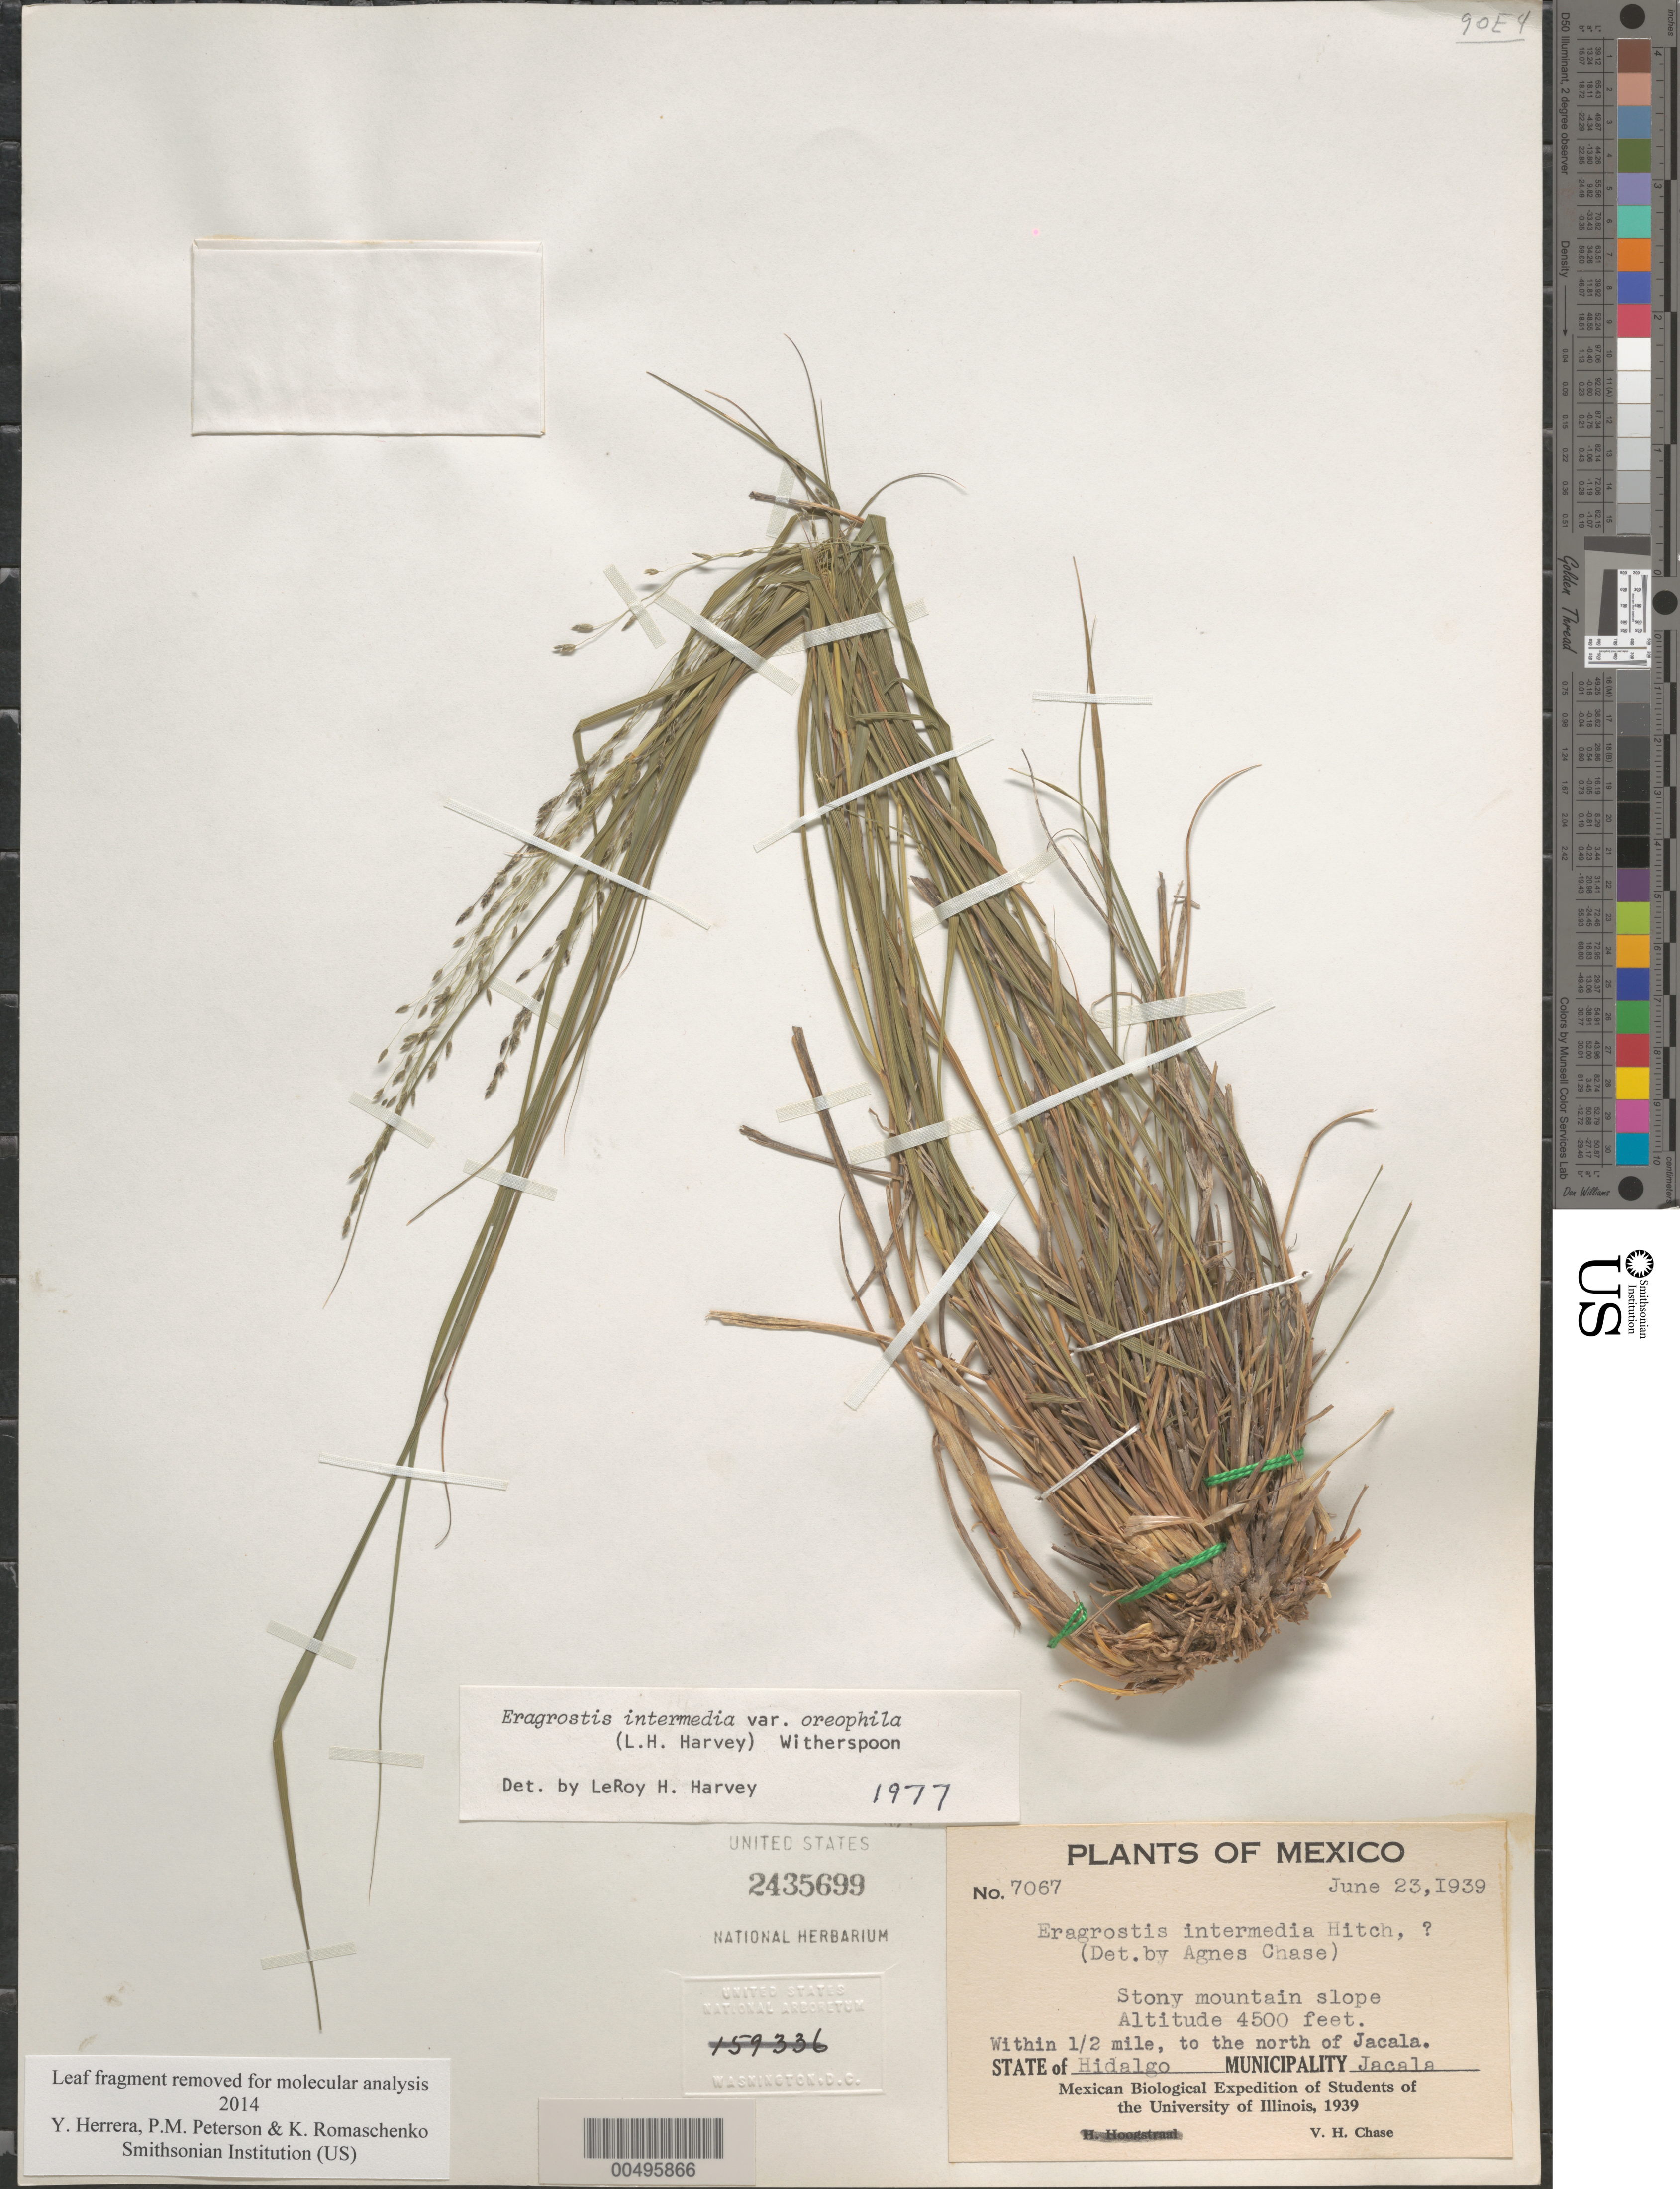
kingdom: Plantae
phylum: Tracheophyta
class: Liliopsida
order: Poales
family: Poaceae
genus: Eragrostis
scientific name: Eragrostis intermedia var. oreophila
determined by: Harvey, L. H.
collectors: V. H. Chase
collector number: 7067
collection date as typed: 23 Jun 1939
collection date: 1939-06-23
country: Mexico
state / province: Hidalgo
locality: Jacala Mun, within 0.5 mi, to the N of Jacala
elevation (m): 1372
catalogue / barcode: US 2435699